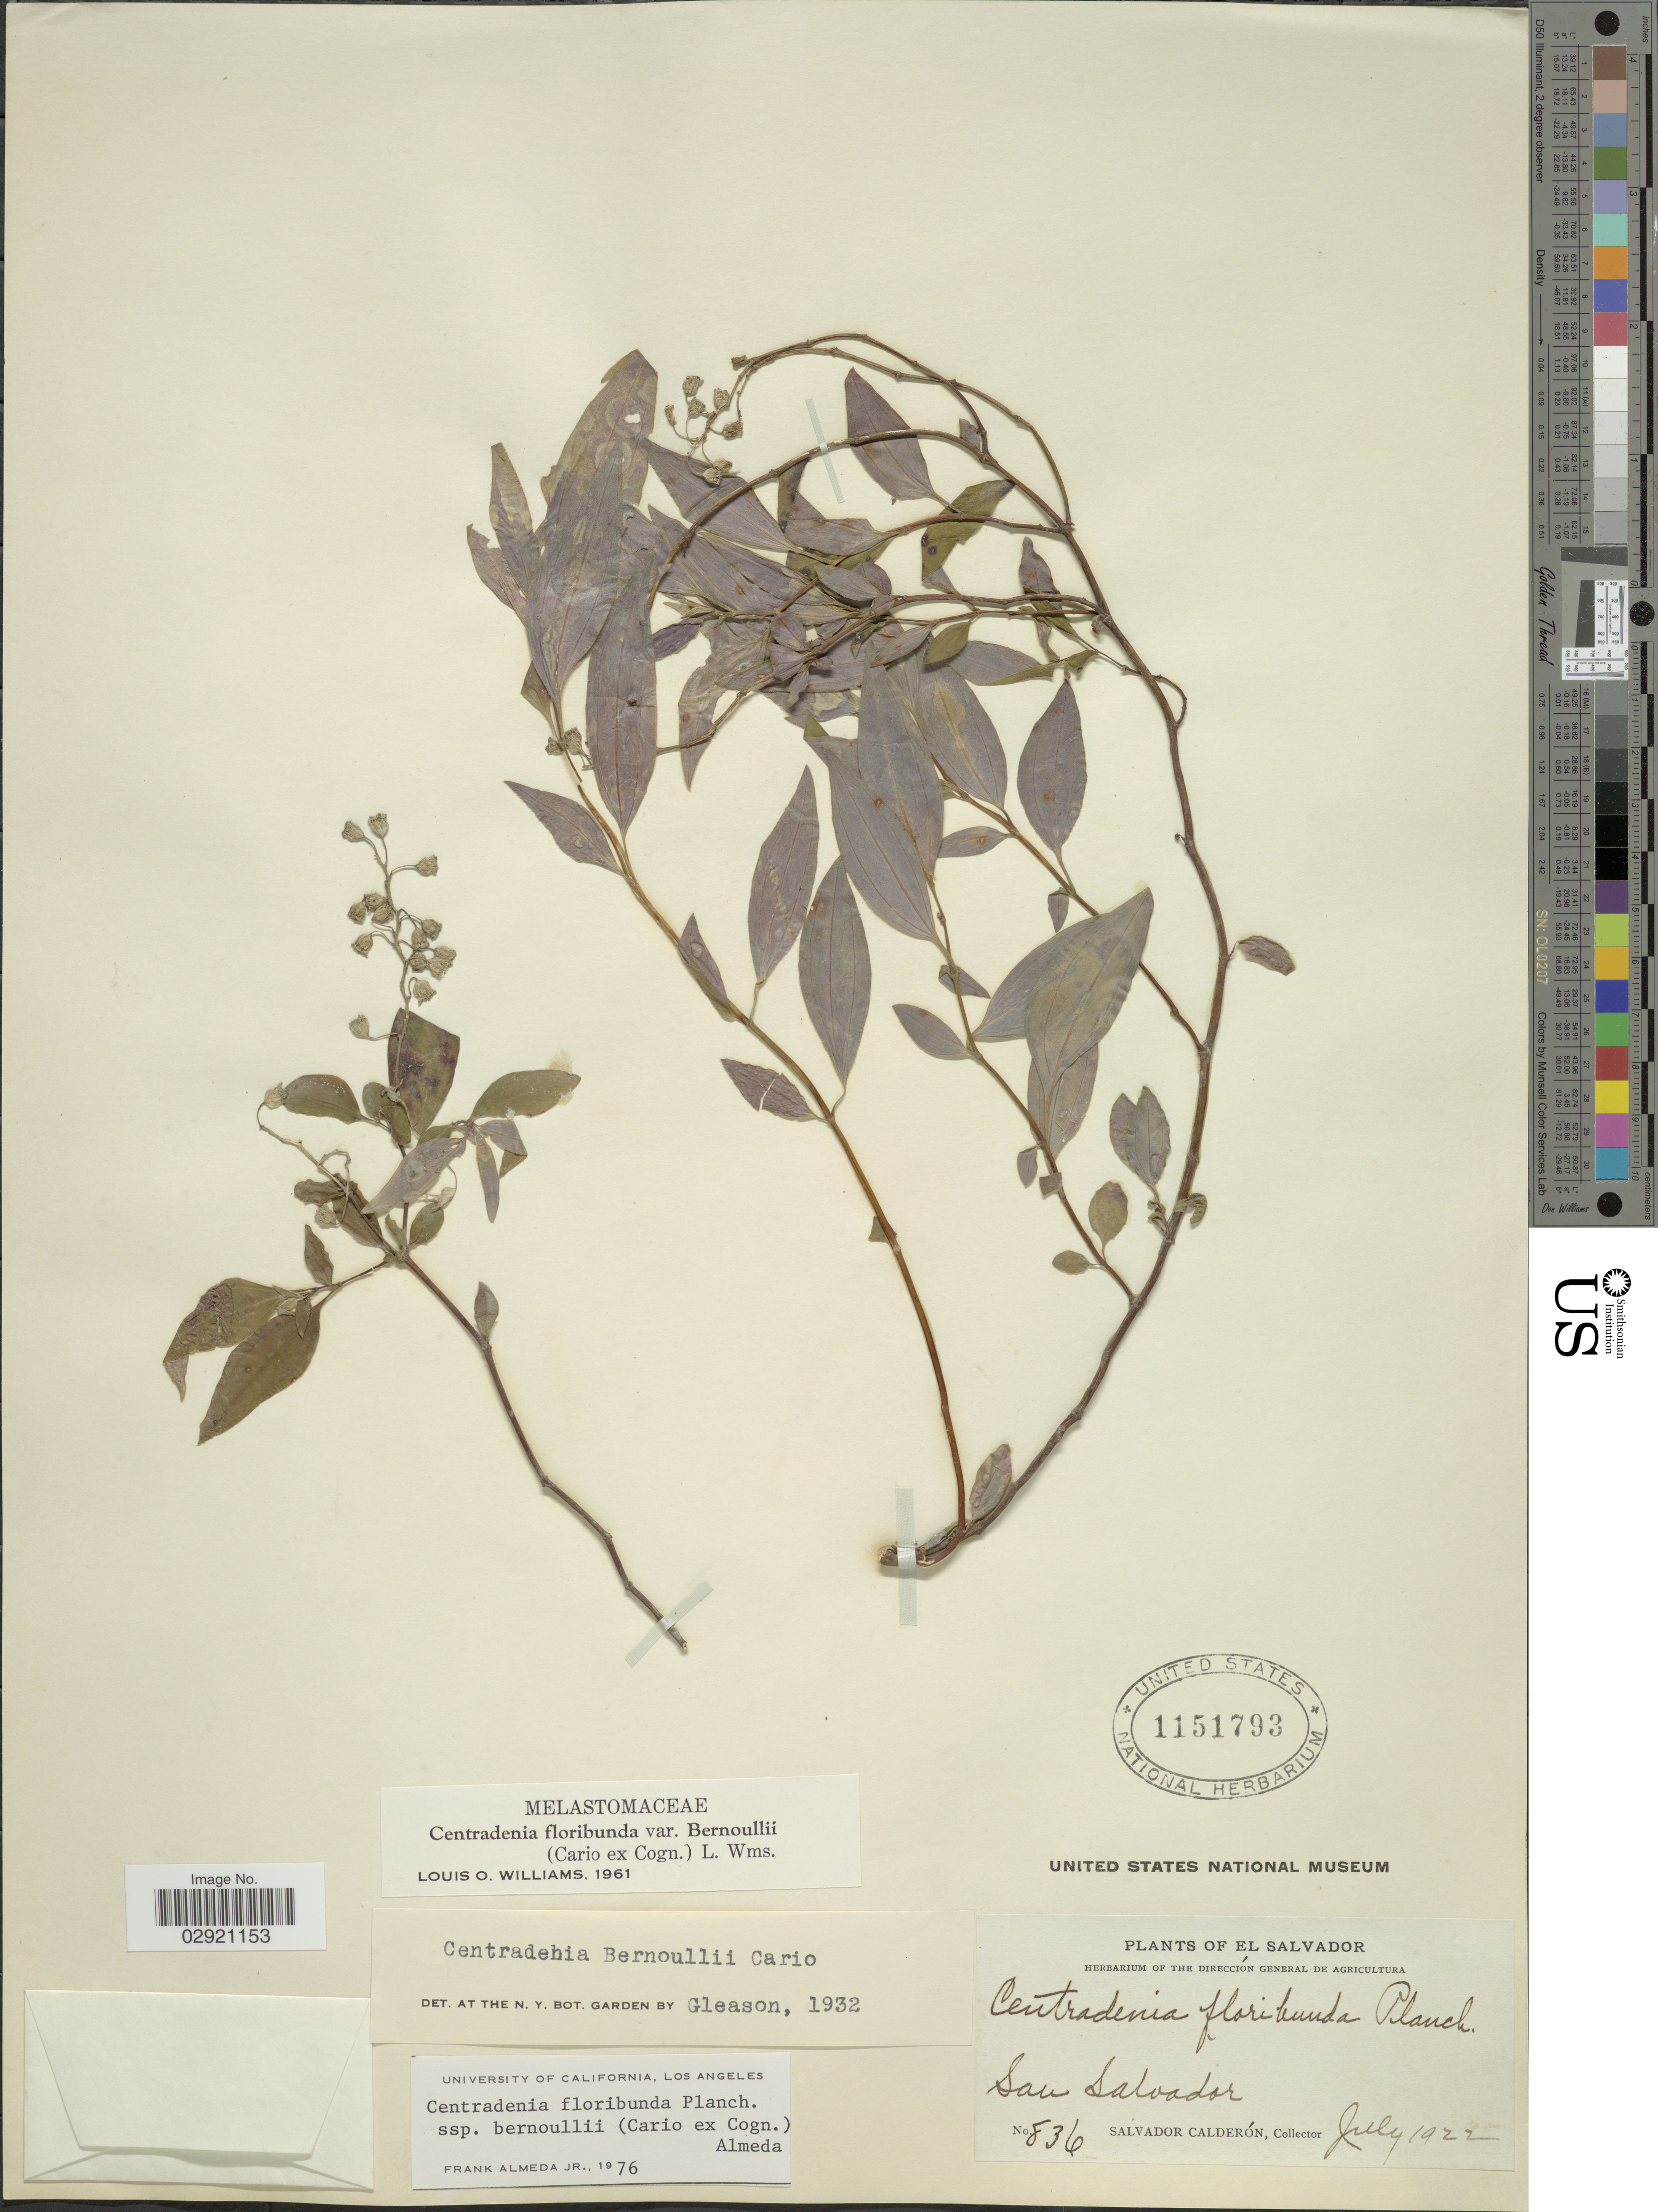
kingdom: Plantae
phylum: Tracheophyta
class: Magnoliopsida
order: Myrtales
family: Melastomataceae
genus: Centradenia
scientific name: Centradenia floribunda subsp. bernoulli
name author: (Cario ex Cogn.) Almeda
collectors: S. Calderón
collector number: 836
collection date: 1922-07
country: El Salvador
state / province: San Salvador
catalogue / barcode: US 1151793